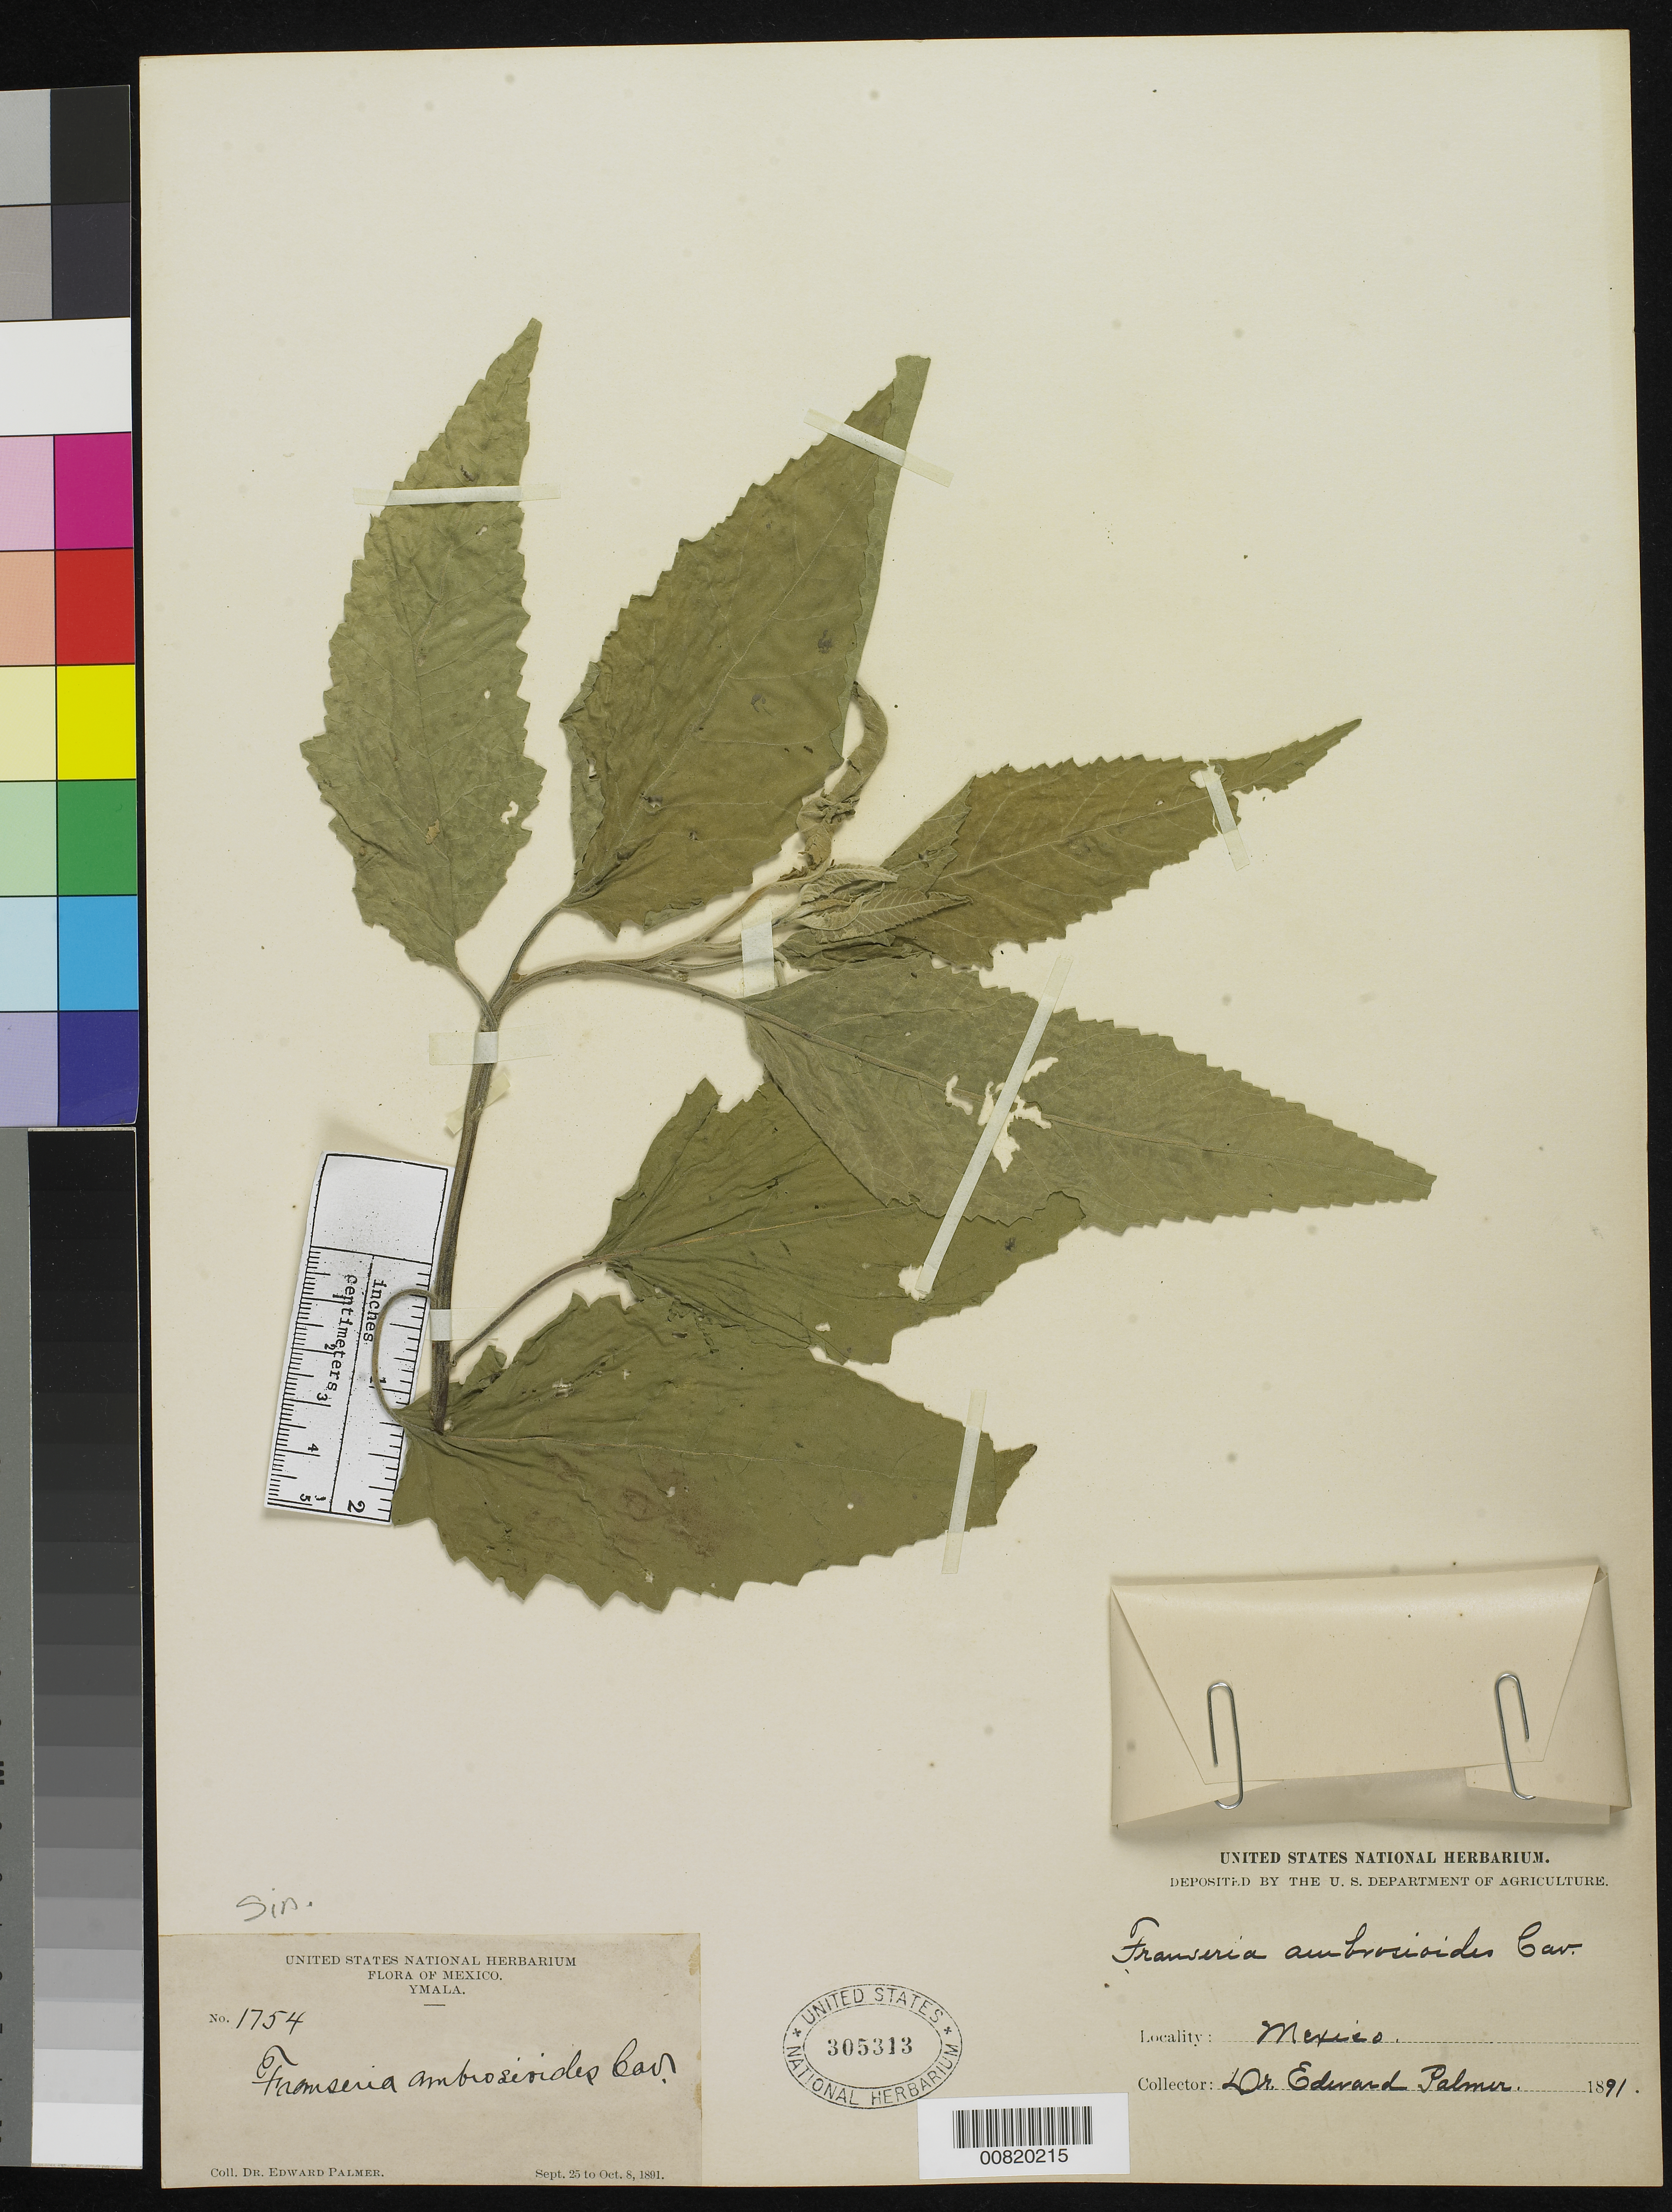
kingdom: Plantae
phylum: Tracheophyta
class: Magnoliopsida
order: Asterales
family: Asteraceae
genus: Franseria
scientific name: Franseria ambrosioides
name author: Cav.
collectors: E. Palmer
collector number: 1754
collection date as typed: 25 Sep 1891 to 08 Oct 1891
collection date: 1891-09-25/1891-10-08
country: Mexico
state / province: Sinaloa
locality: Ymala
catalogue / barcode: US 305313